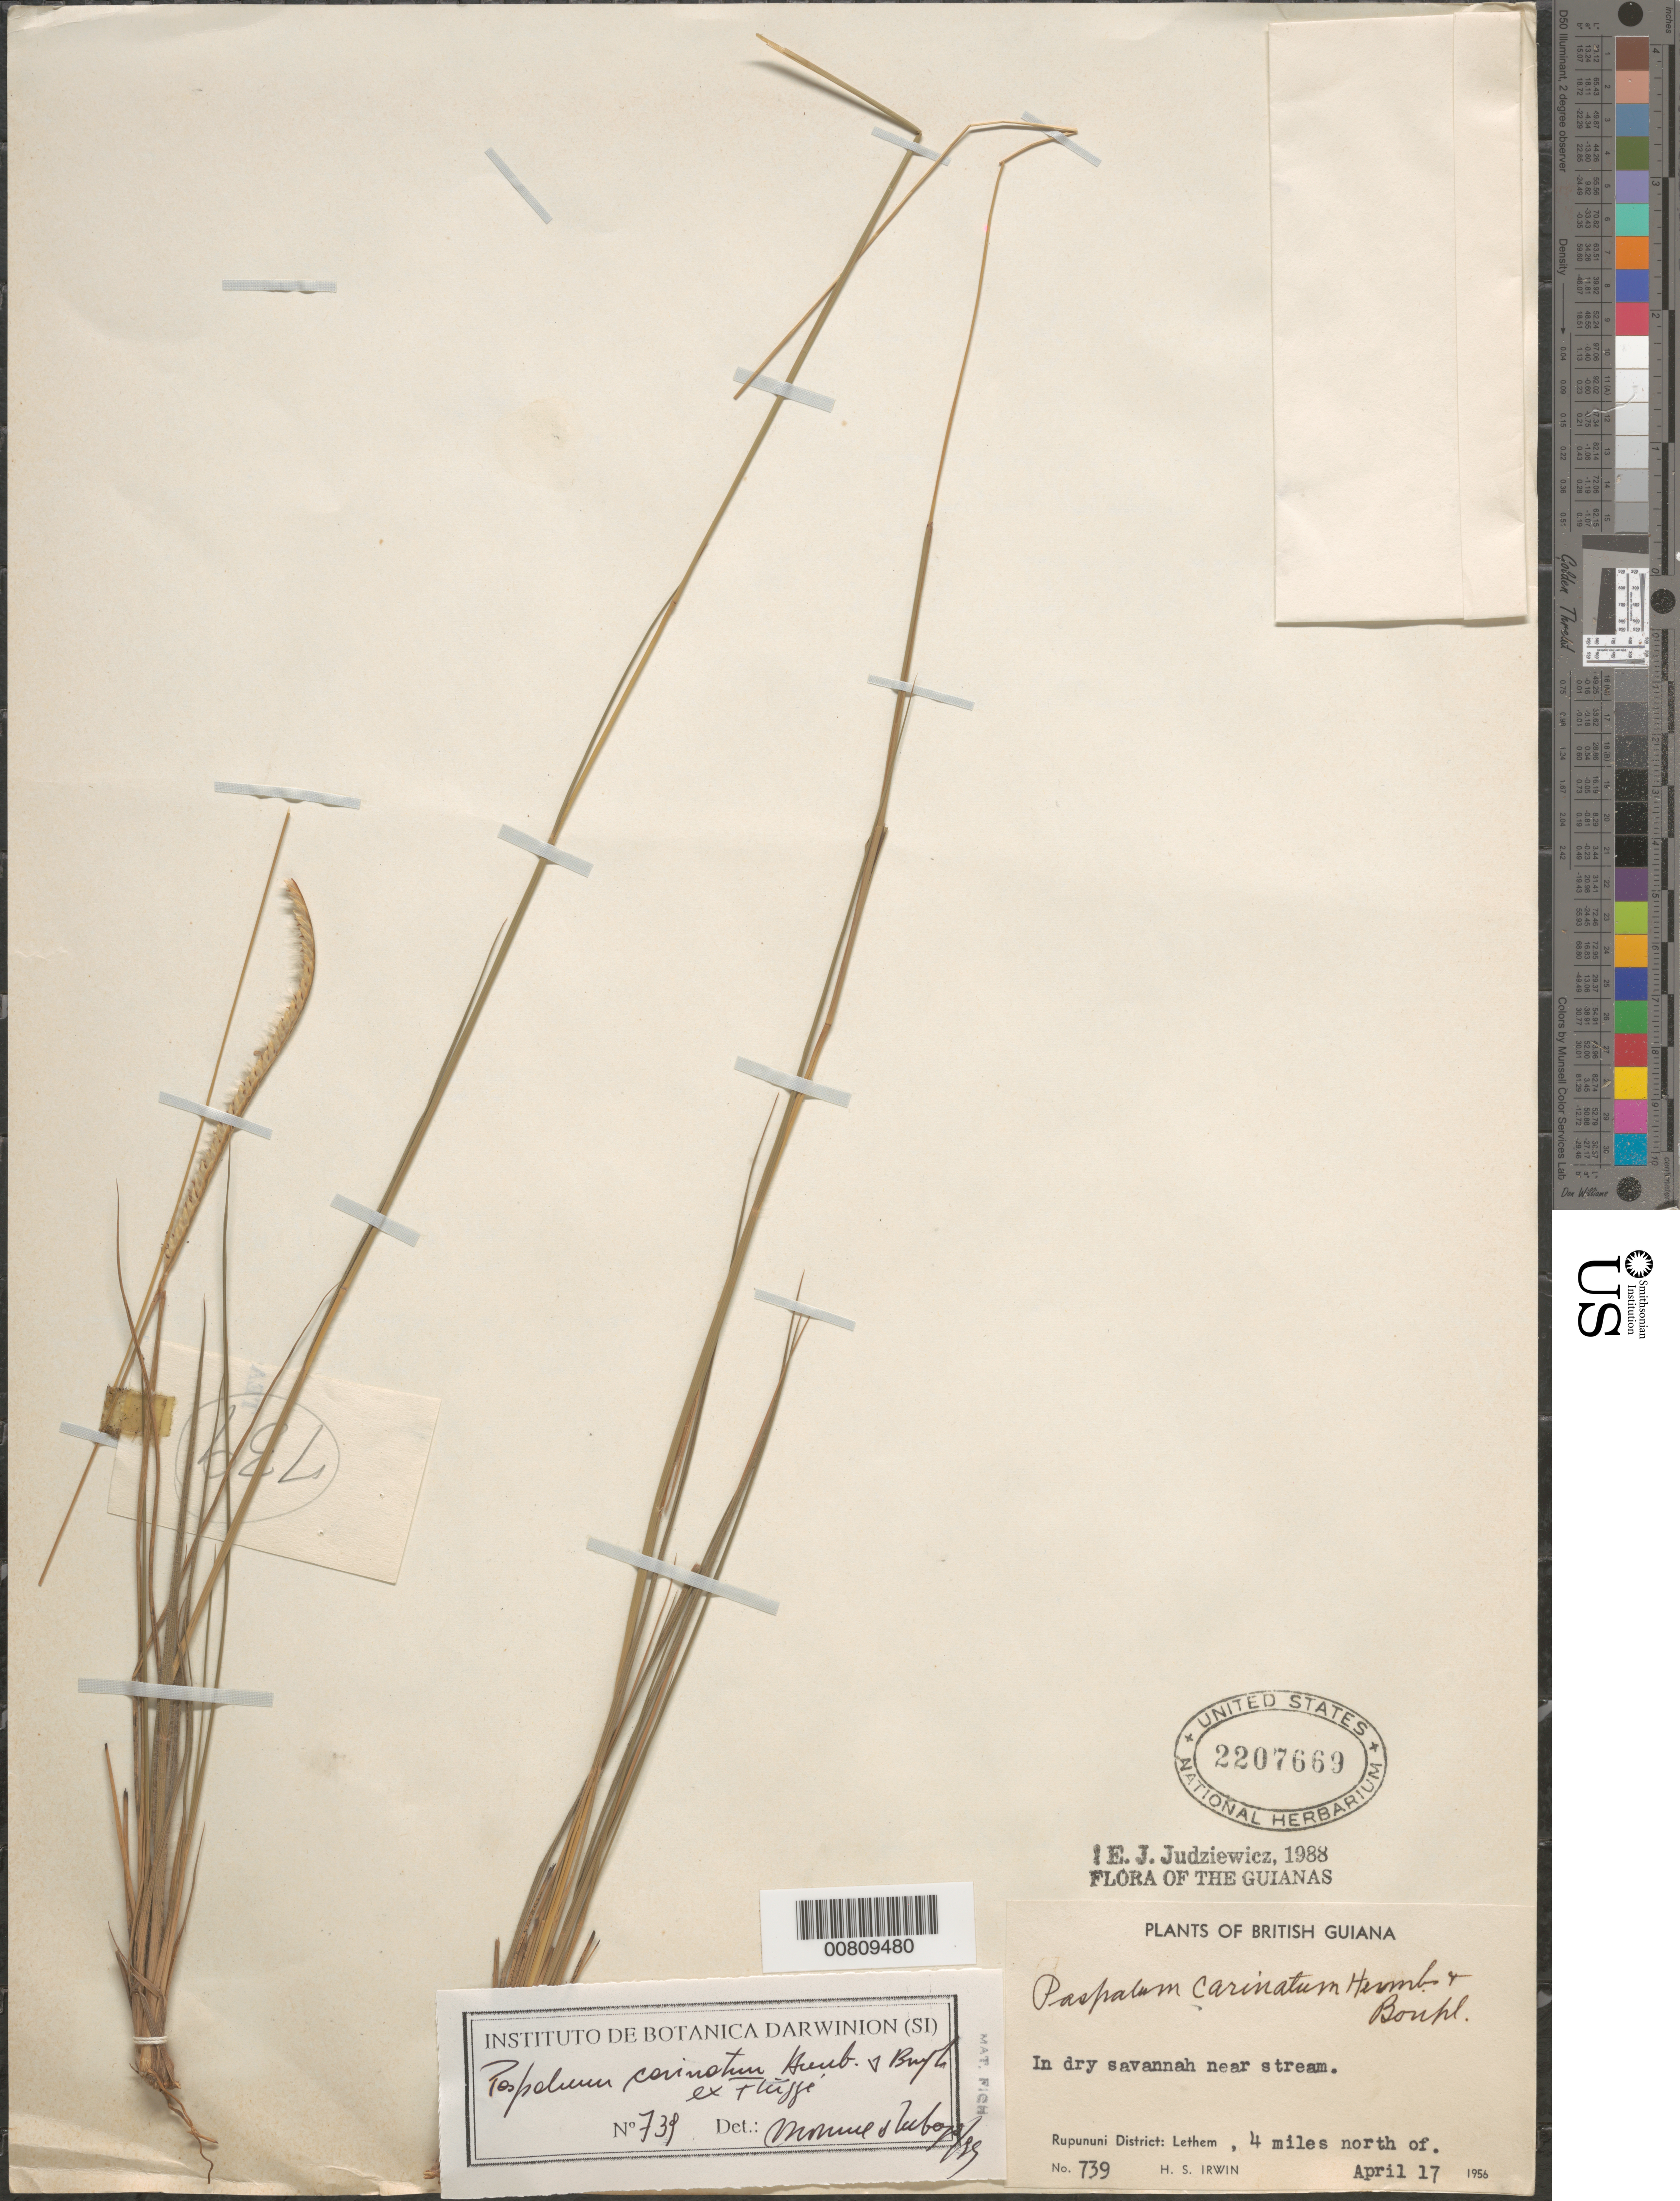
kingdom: Plantae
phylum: Tracheophyta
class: Liliopsida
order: Poales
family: Poaceae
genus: Paspalum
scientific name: Paspalum carinatum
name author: Humb. & Bonpl. ex Flüggé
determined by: Zuloaga, F. O.; Morrone, O. N.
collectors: H. Irwin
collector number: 739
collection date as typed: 17-Apr-56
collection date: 1956-04-17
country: Guyana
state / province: U. Takutu-U. Essequibo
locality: Rupununi Dist., 4 mi. N of Lethem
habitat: Dry savanna near stream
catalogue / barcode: US 2207669